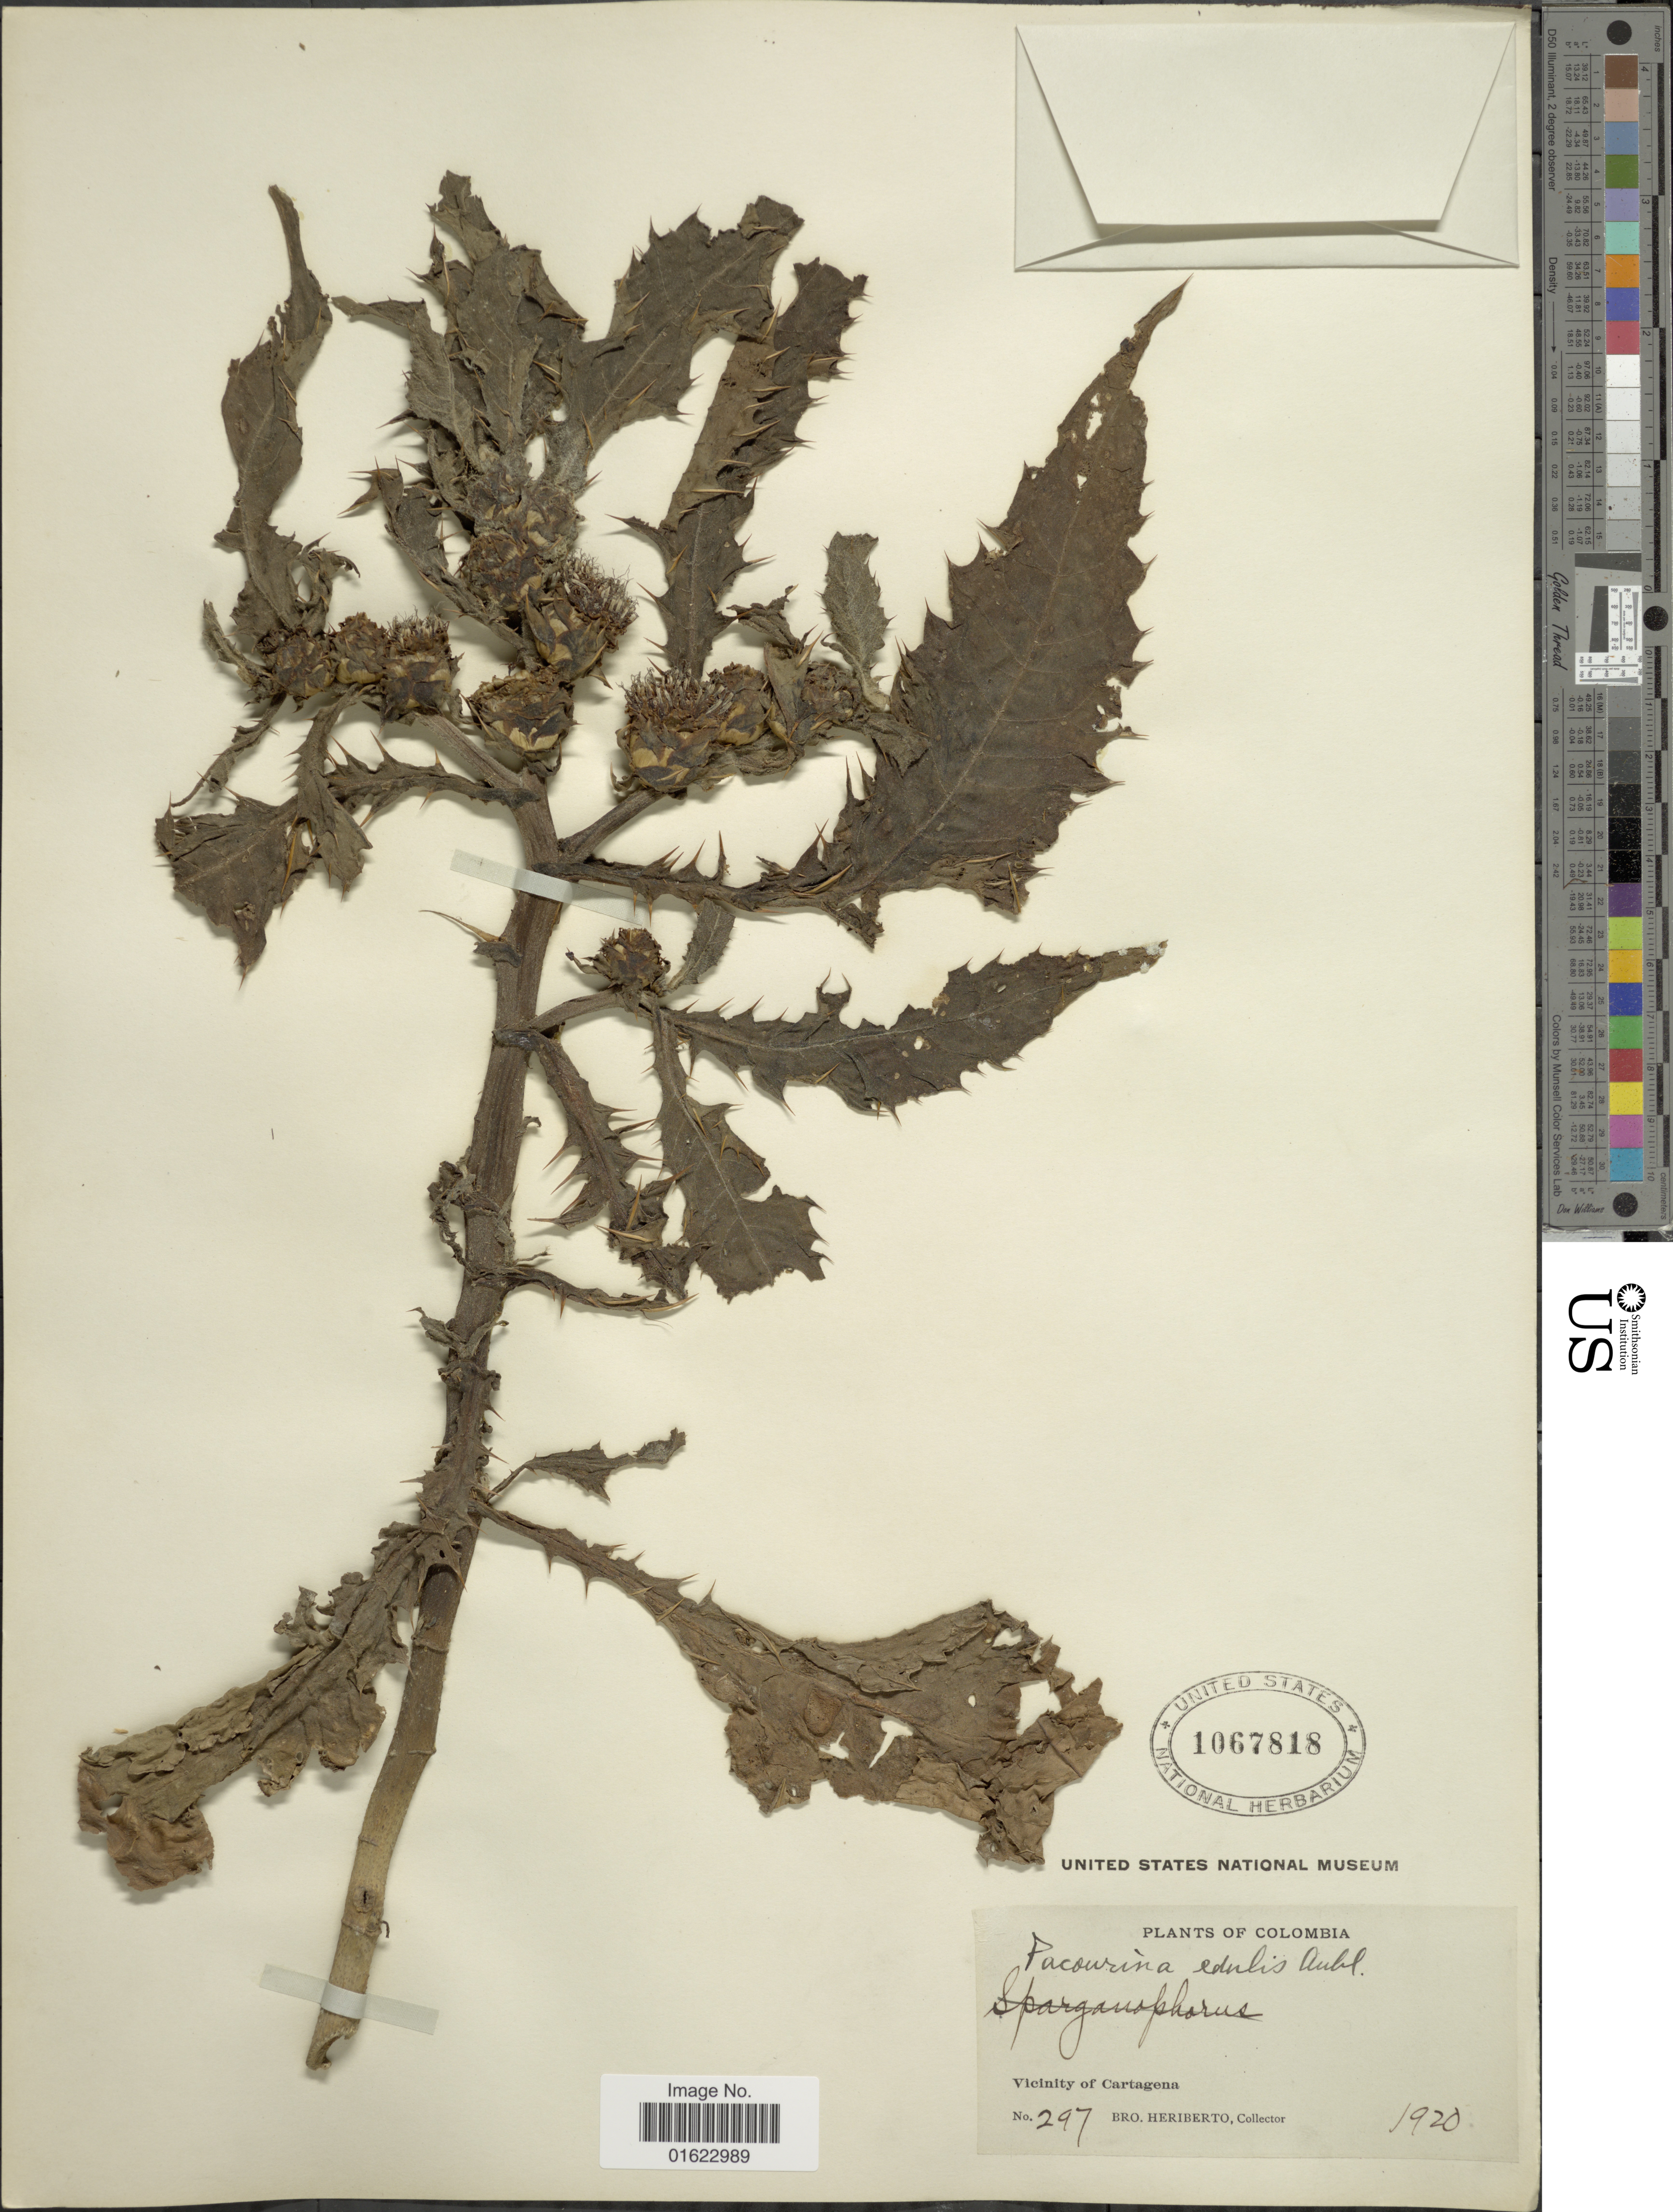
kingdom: Plantae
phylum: Tracheophyta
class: Magnoliopsida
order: Asterales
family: Asteraceae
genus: Pacourina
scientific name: Pacourina edulis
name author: Aubl.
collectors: B. Heriberto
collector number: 297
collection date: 1920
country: Colombia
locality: Colombia, Vicinity of Cartagena.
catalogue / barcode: US 1067818